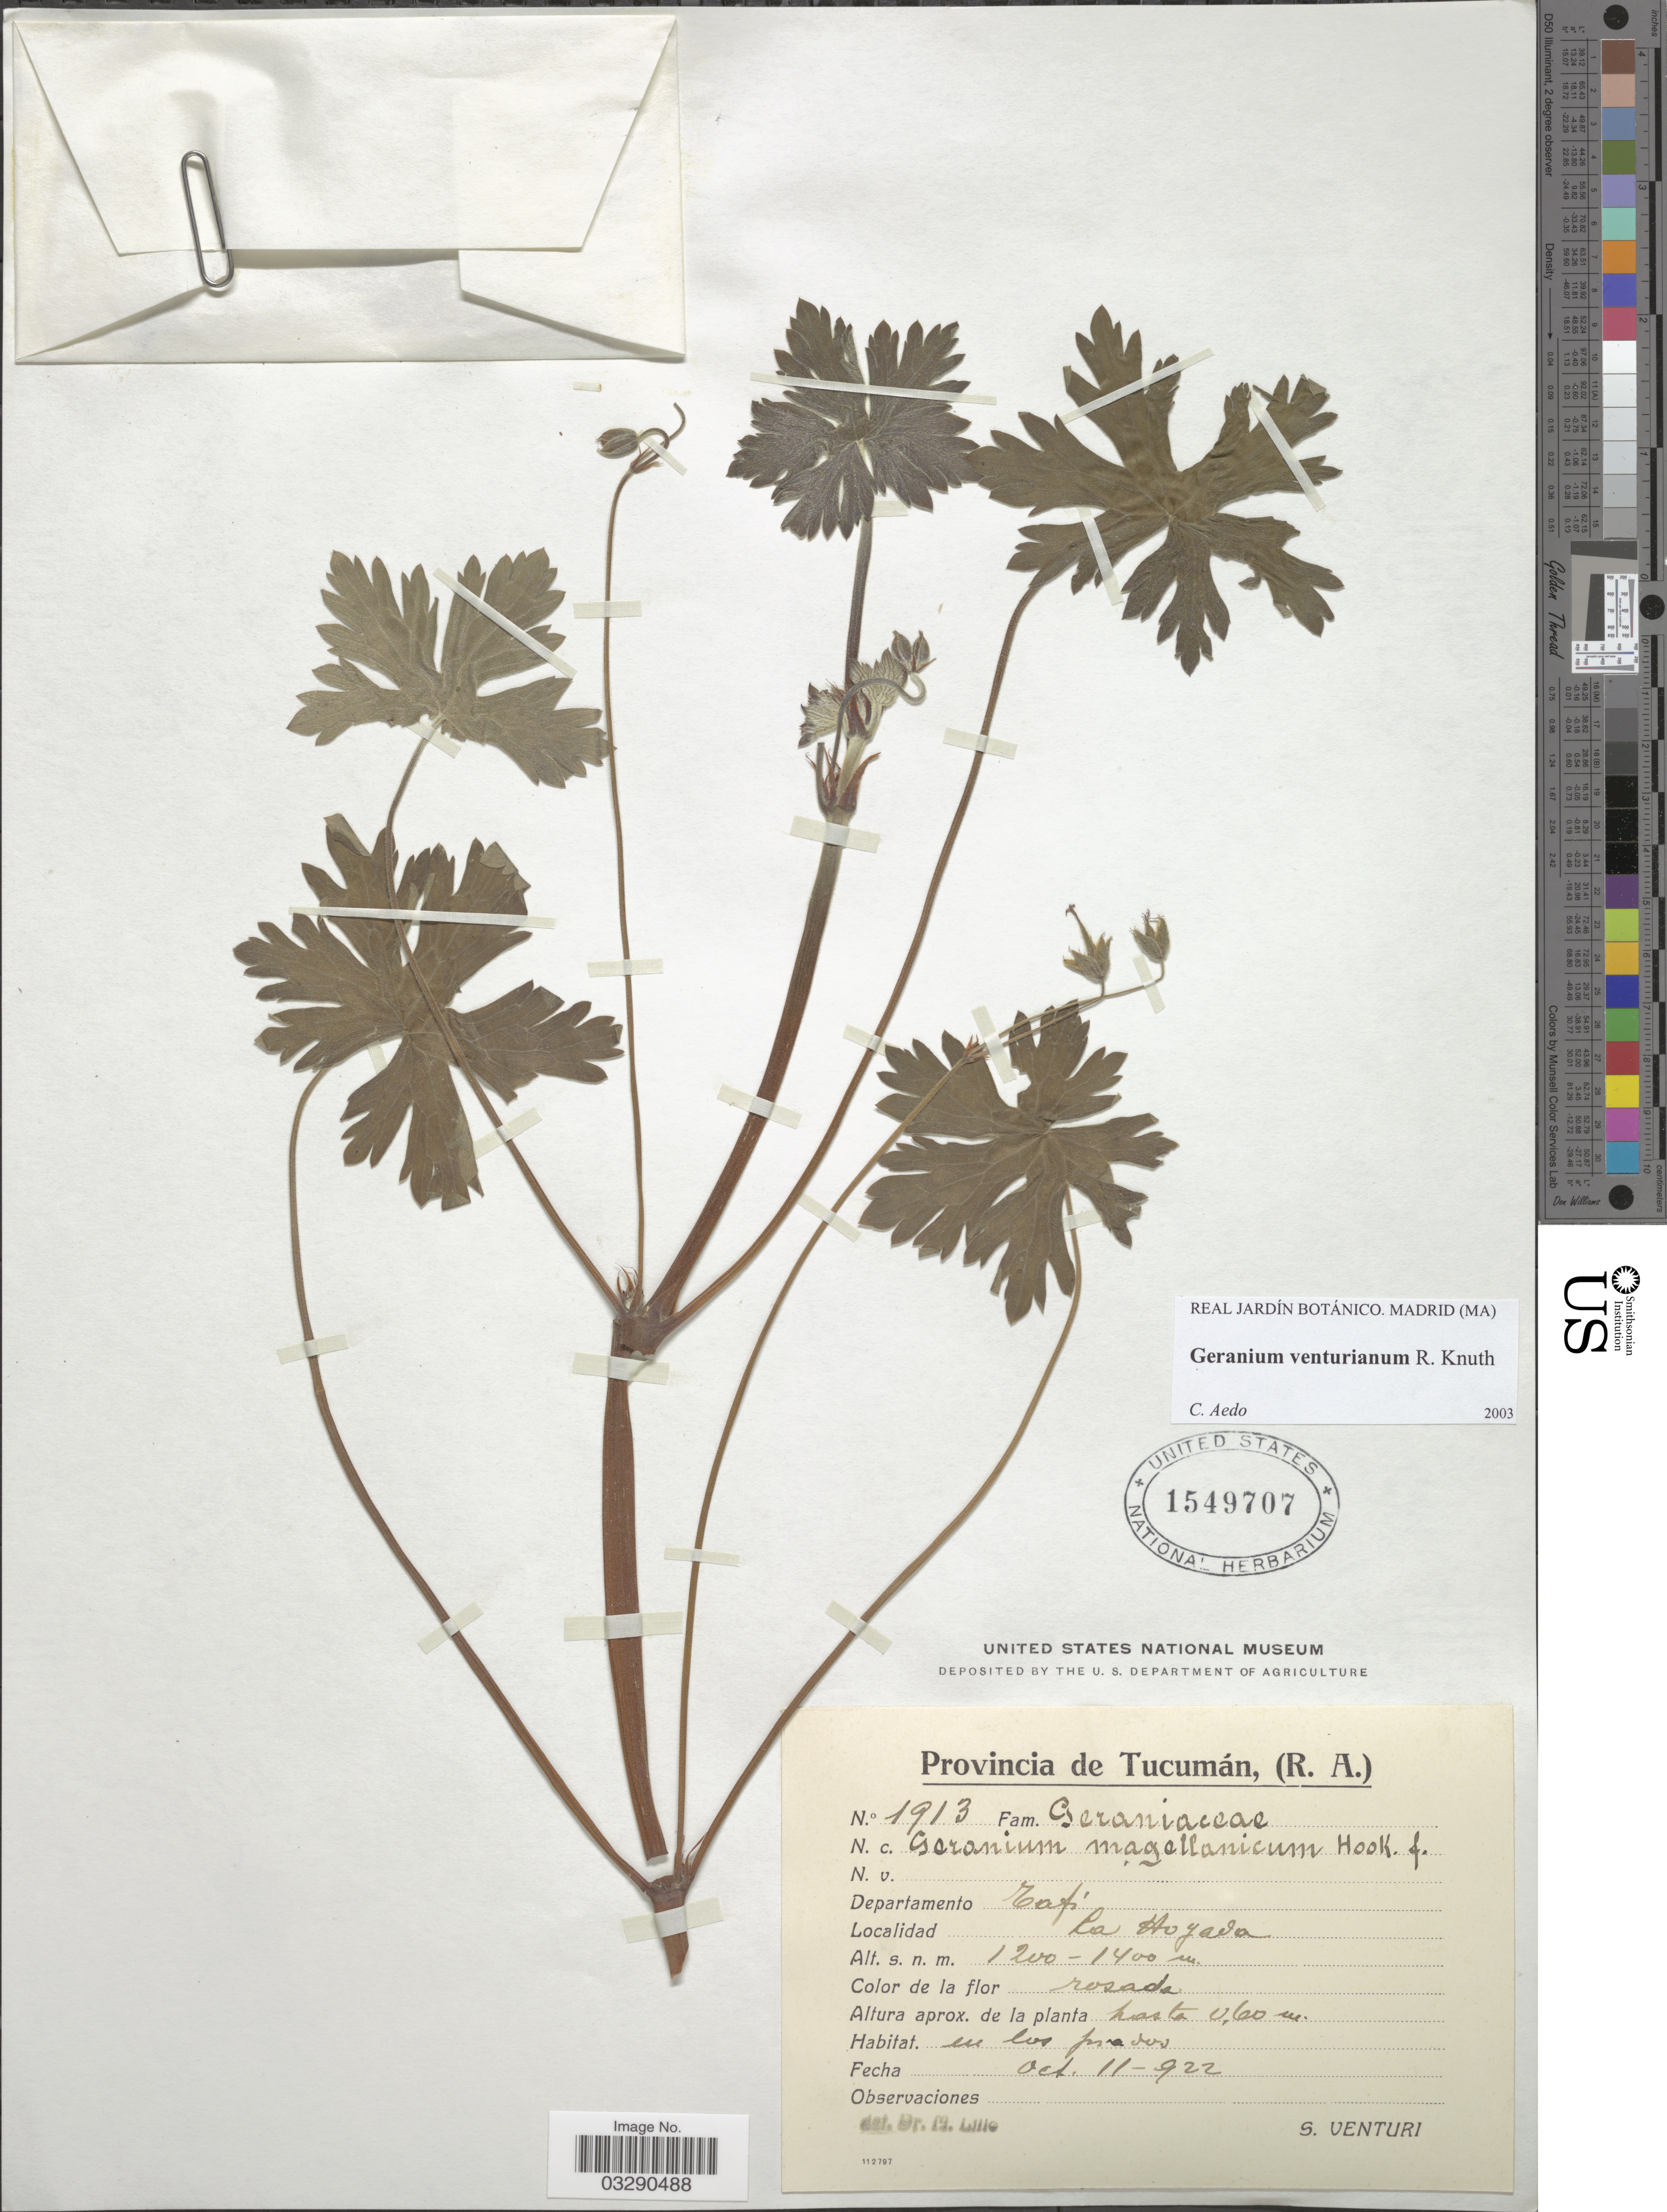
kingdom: Plantae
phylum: Tracheophyta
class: Magnoliopsida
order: Geraniales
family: Geraniaceae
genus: Geranium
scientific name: Geranium venturianum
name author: R. Knuth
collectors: S. Venturi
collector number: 1913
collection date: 1922-10-11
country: Argentina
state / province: Tucuman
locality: Departamento Tafi. La Hoyada.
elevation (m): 1200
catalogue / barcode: US 1549707